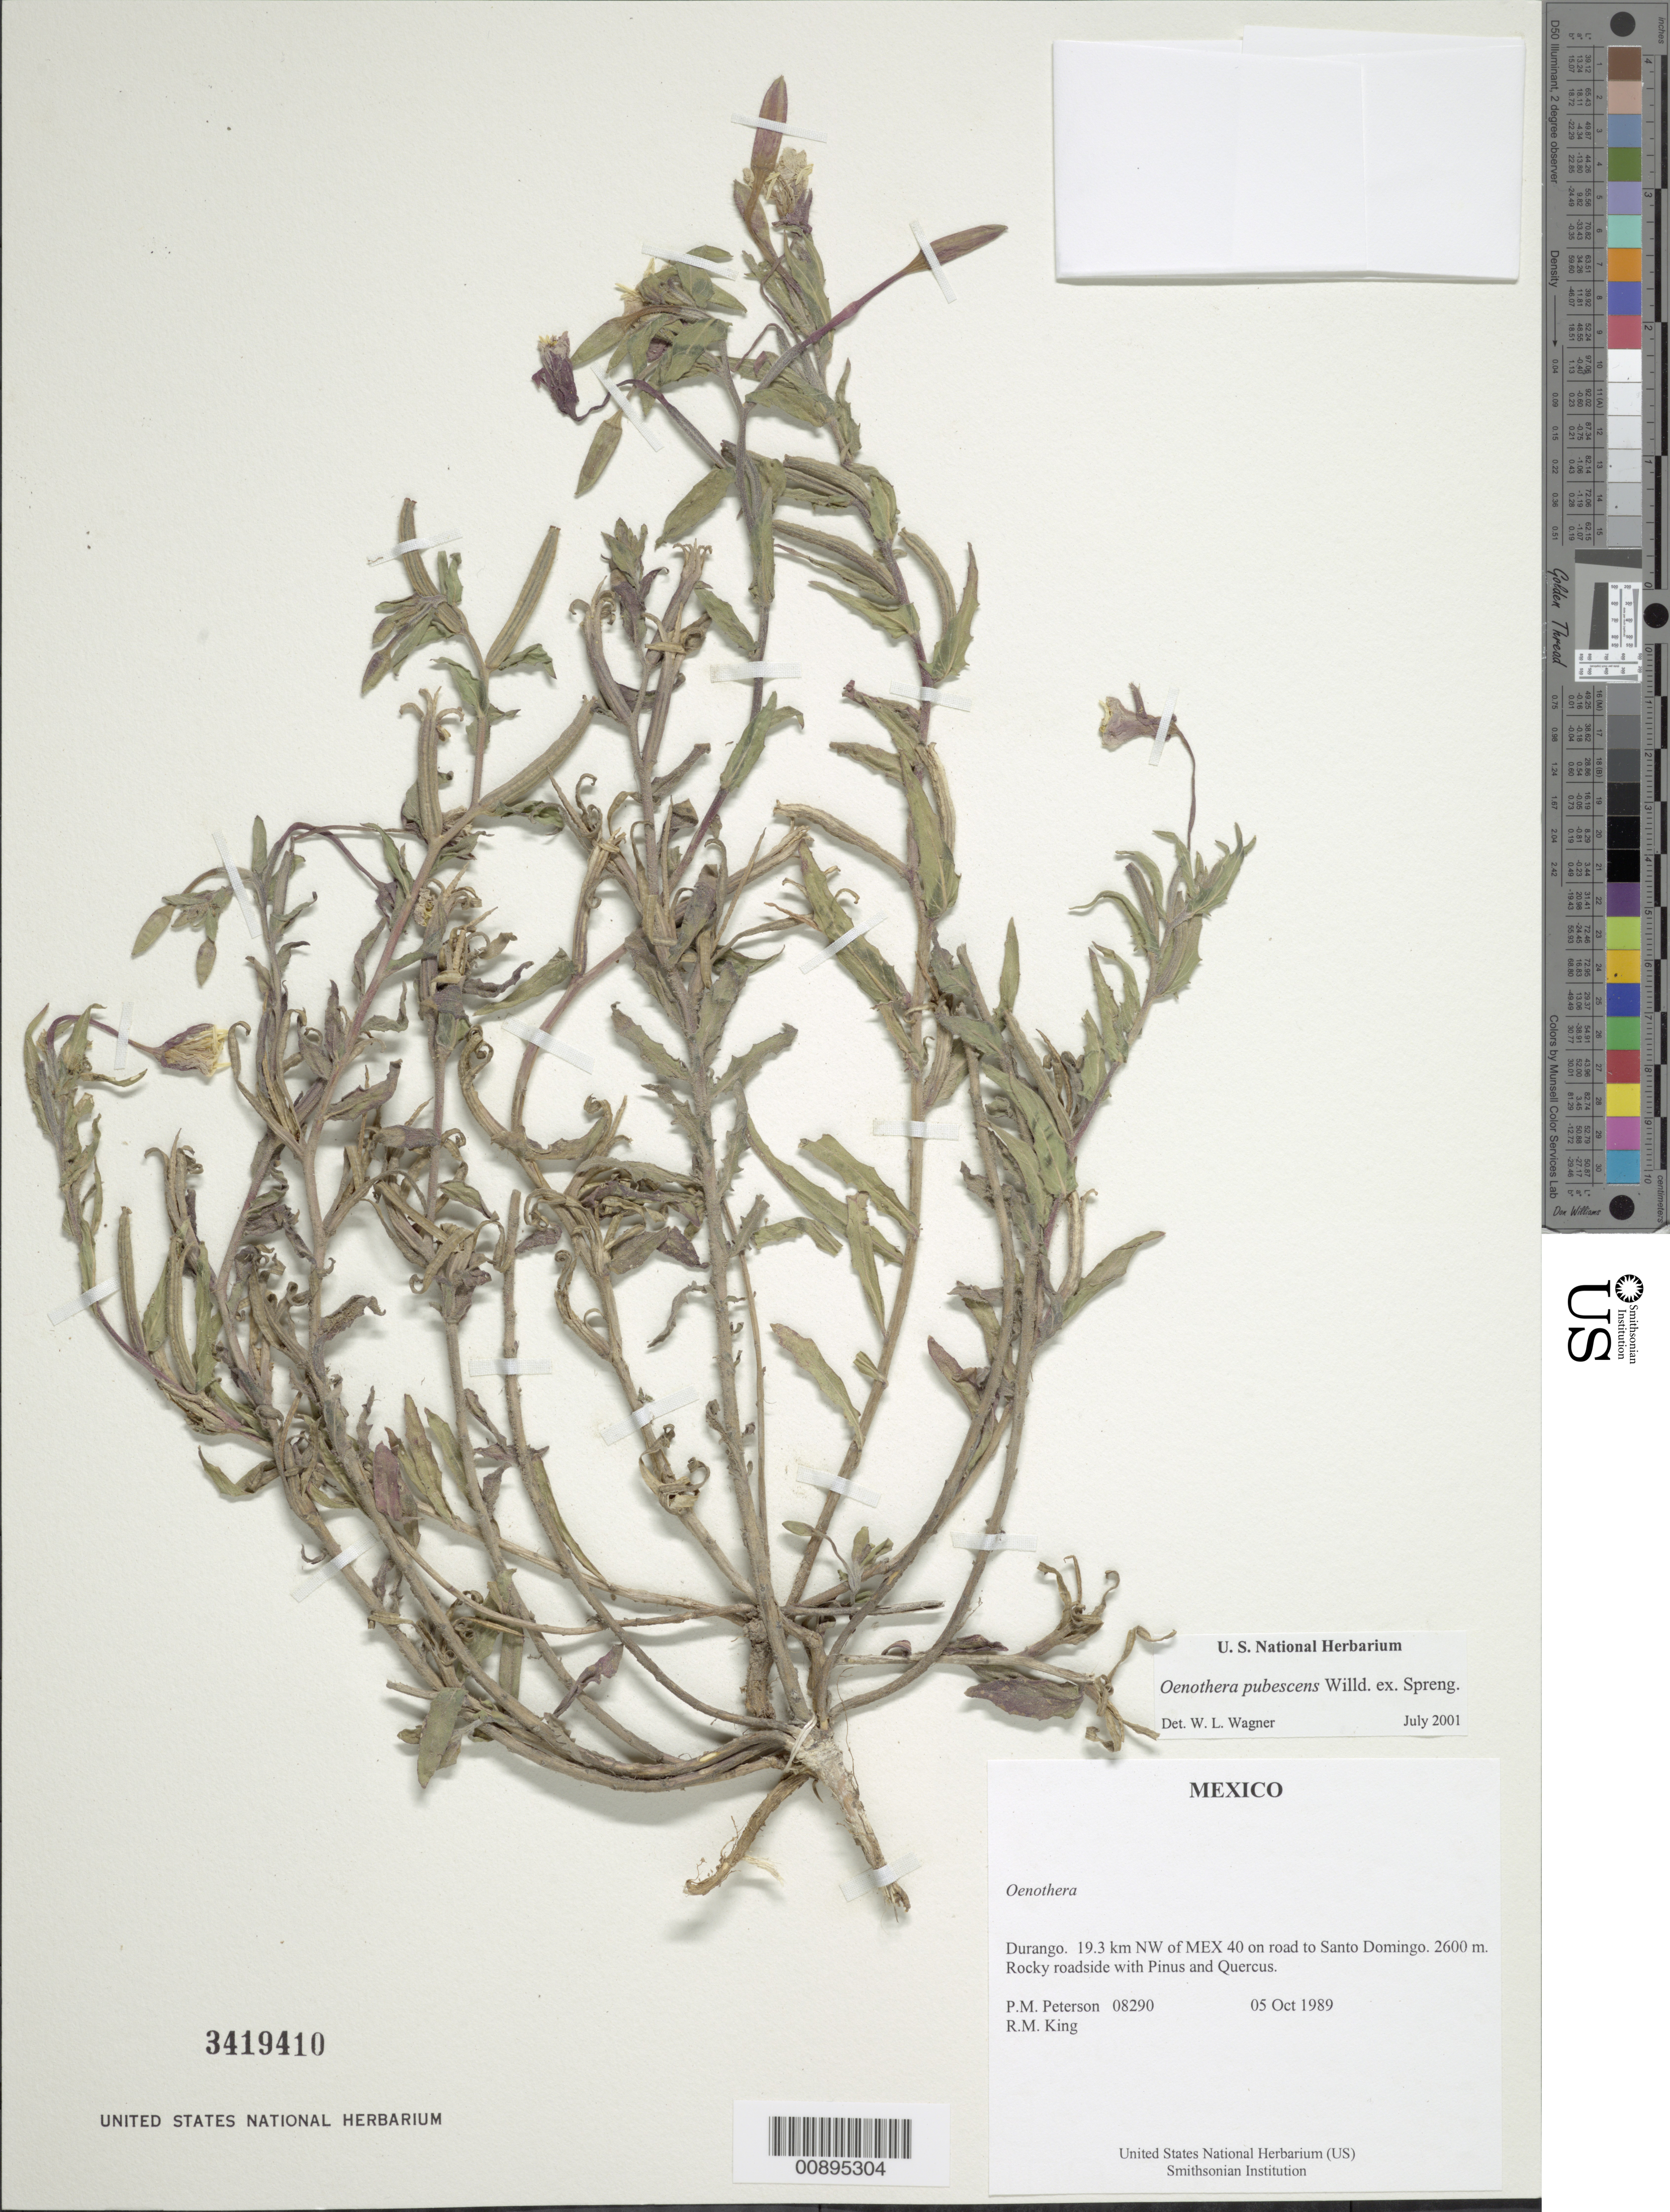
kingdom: Plantae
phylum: Tracheophyta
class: Magnoliopsida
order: Myrtales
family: Onagraceae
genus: Oenothera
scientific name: Oenothera pubescens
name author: Willd. ex Spreng.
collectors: P. M. Peterson & R. M. King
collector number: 08290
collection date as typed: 05 Oct 1989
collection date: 1989-10-05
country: Mexico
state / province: Durango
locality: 19.3 km NW of MEX 40 on road to Santo Domingo.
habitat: Rocky roadside with Pinus and Quercus.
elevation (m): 2600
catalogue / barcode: US 3419410